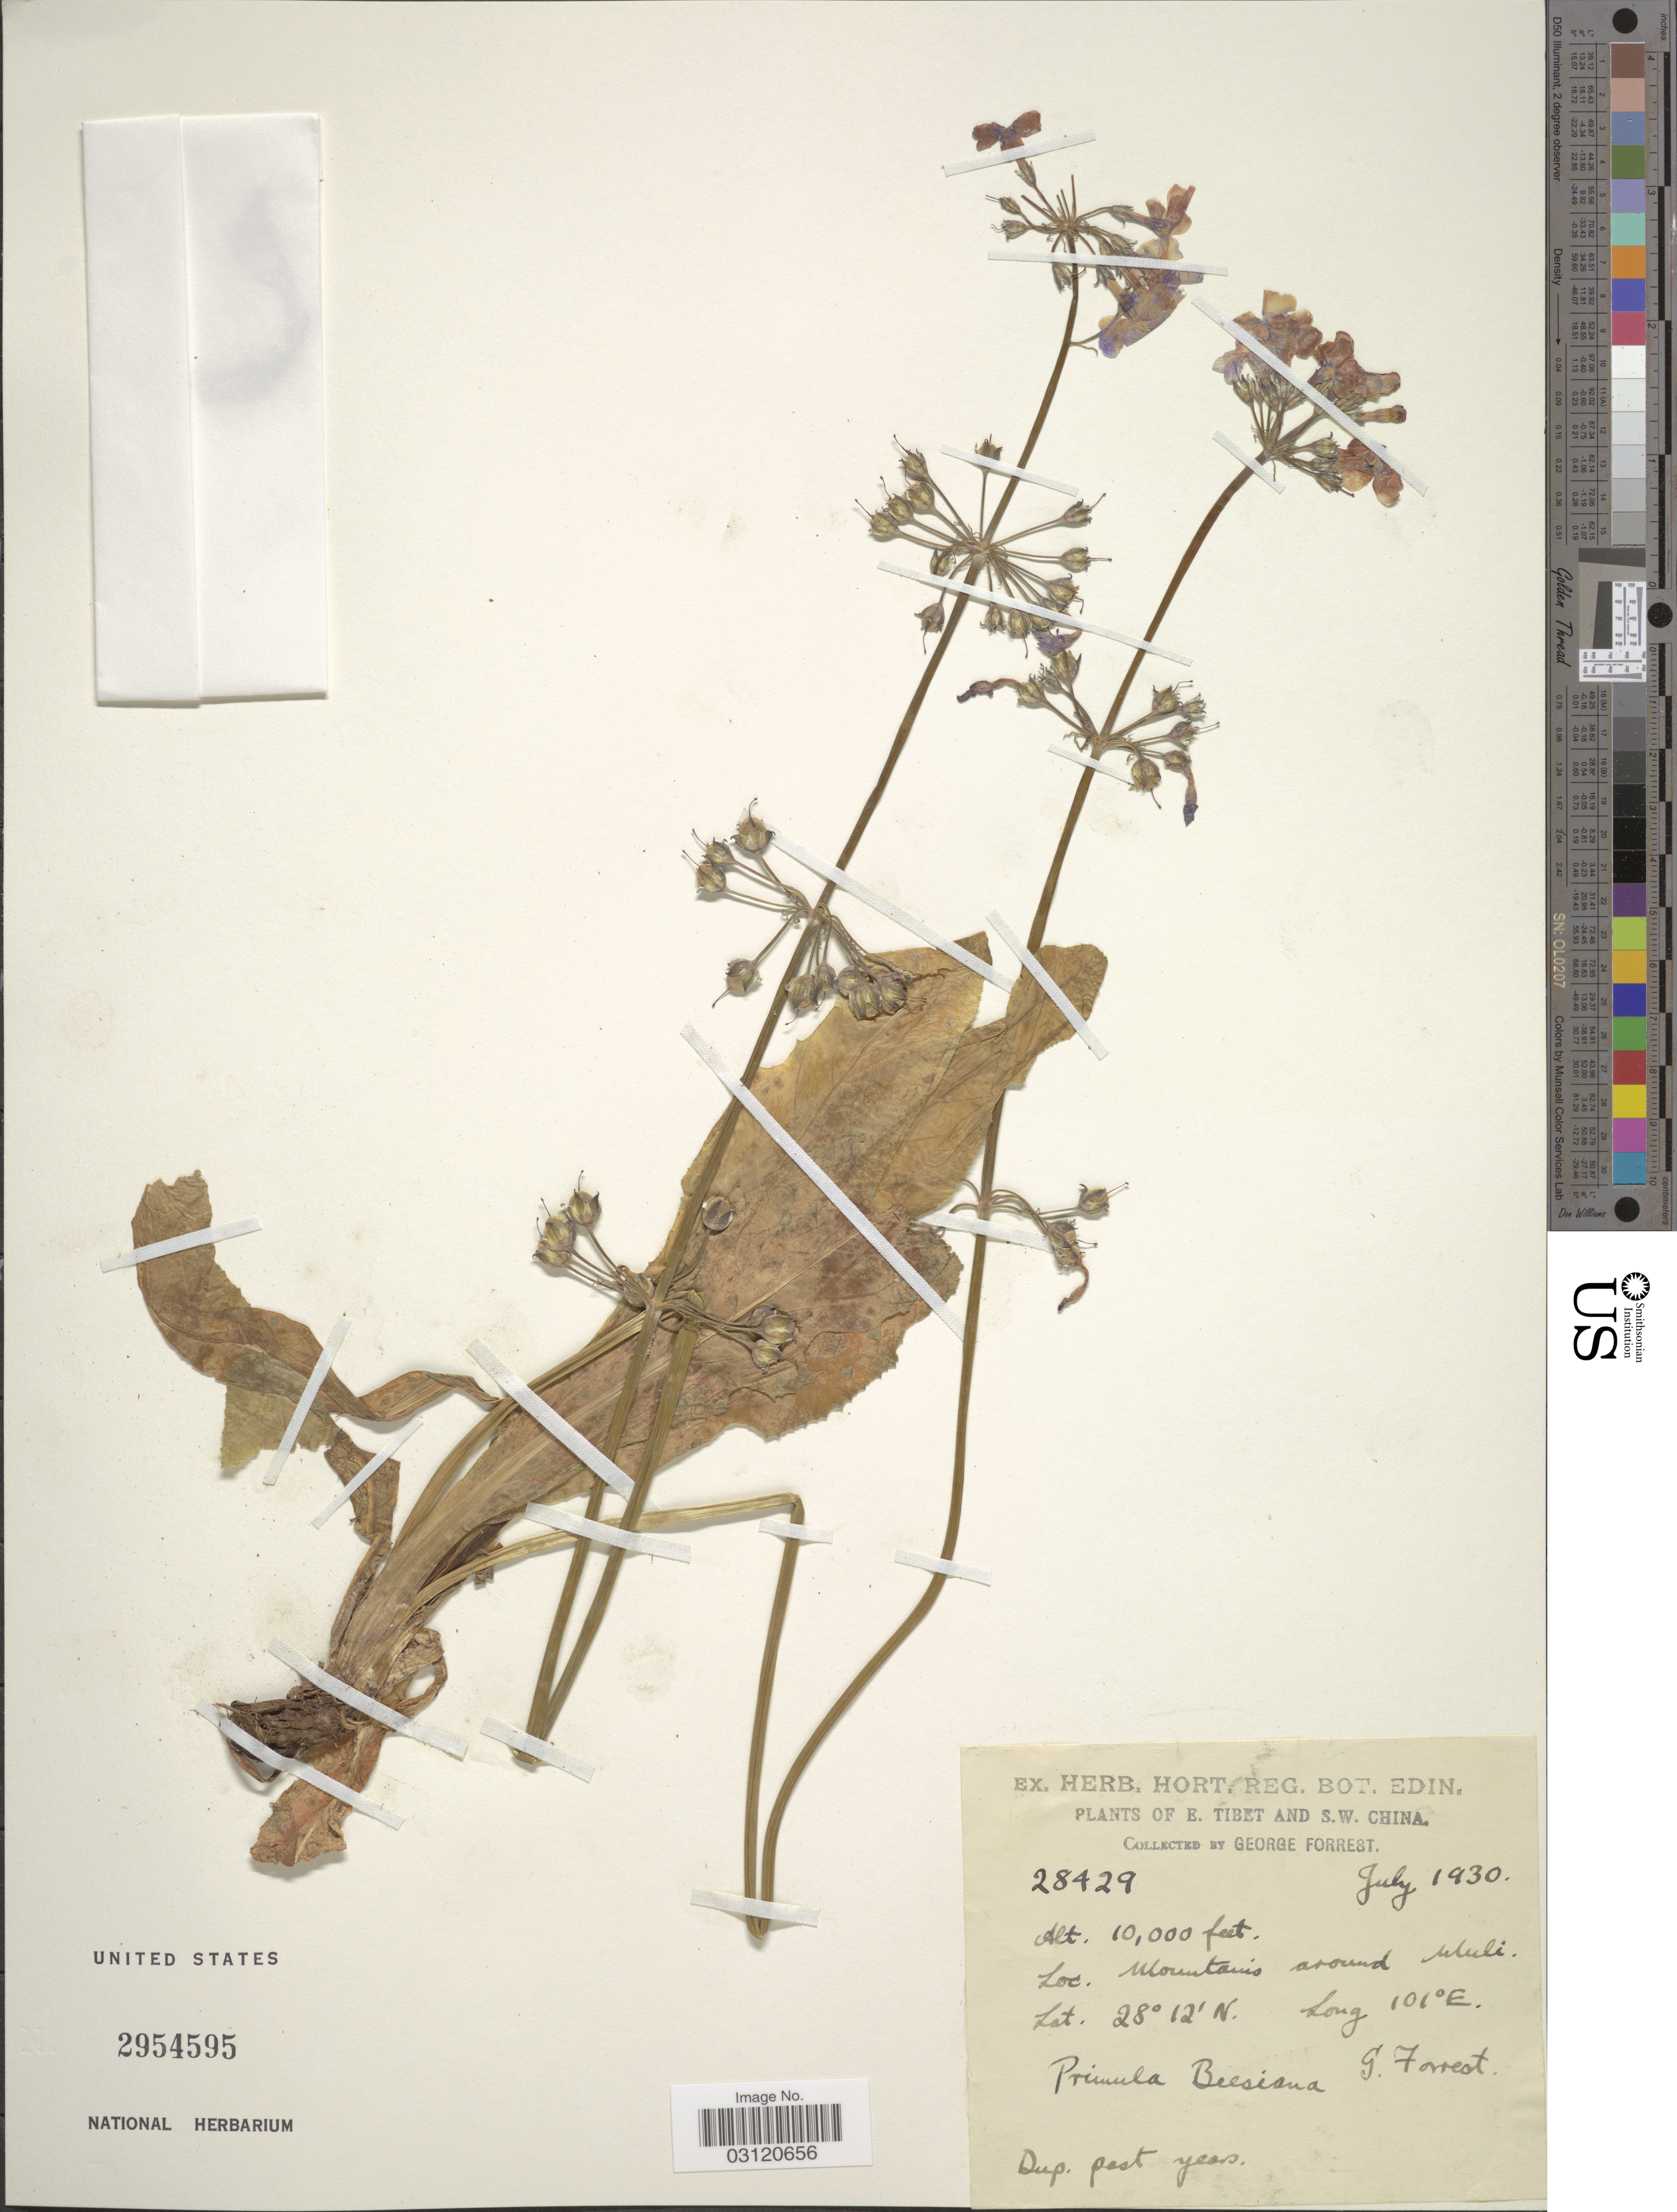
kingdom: Plantae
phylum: Tracheophyta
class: Magnoliopsida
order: Ericales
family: Primulaceae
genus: Primula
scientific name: Primula beesiana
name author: Forrest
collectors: G. Forrest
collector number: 28429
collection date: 1930-07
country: China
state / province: Xizang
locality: E. Tibet and S.W. China. Mountains around Muli.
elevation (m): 3048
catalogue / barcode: US 2954595